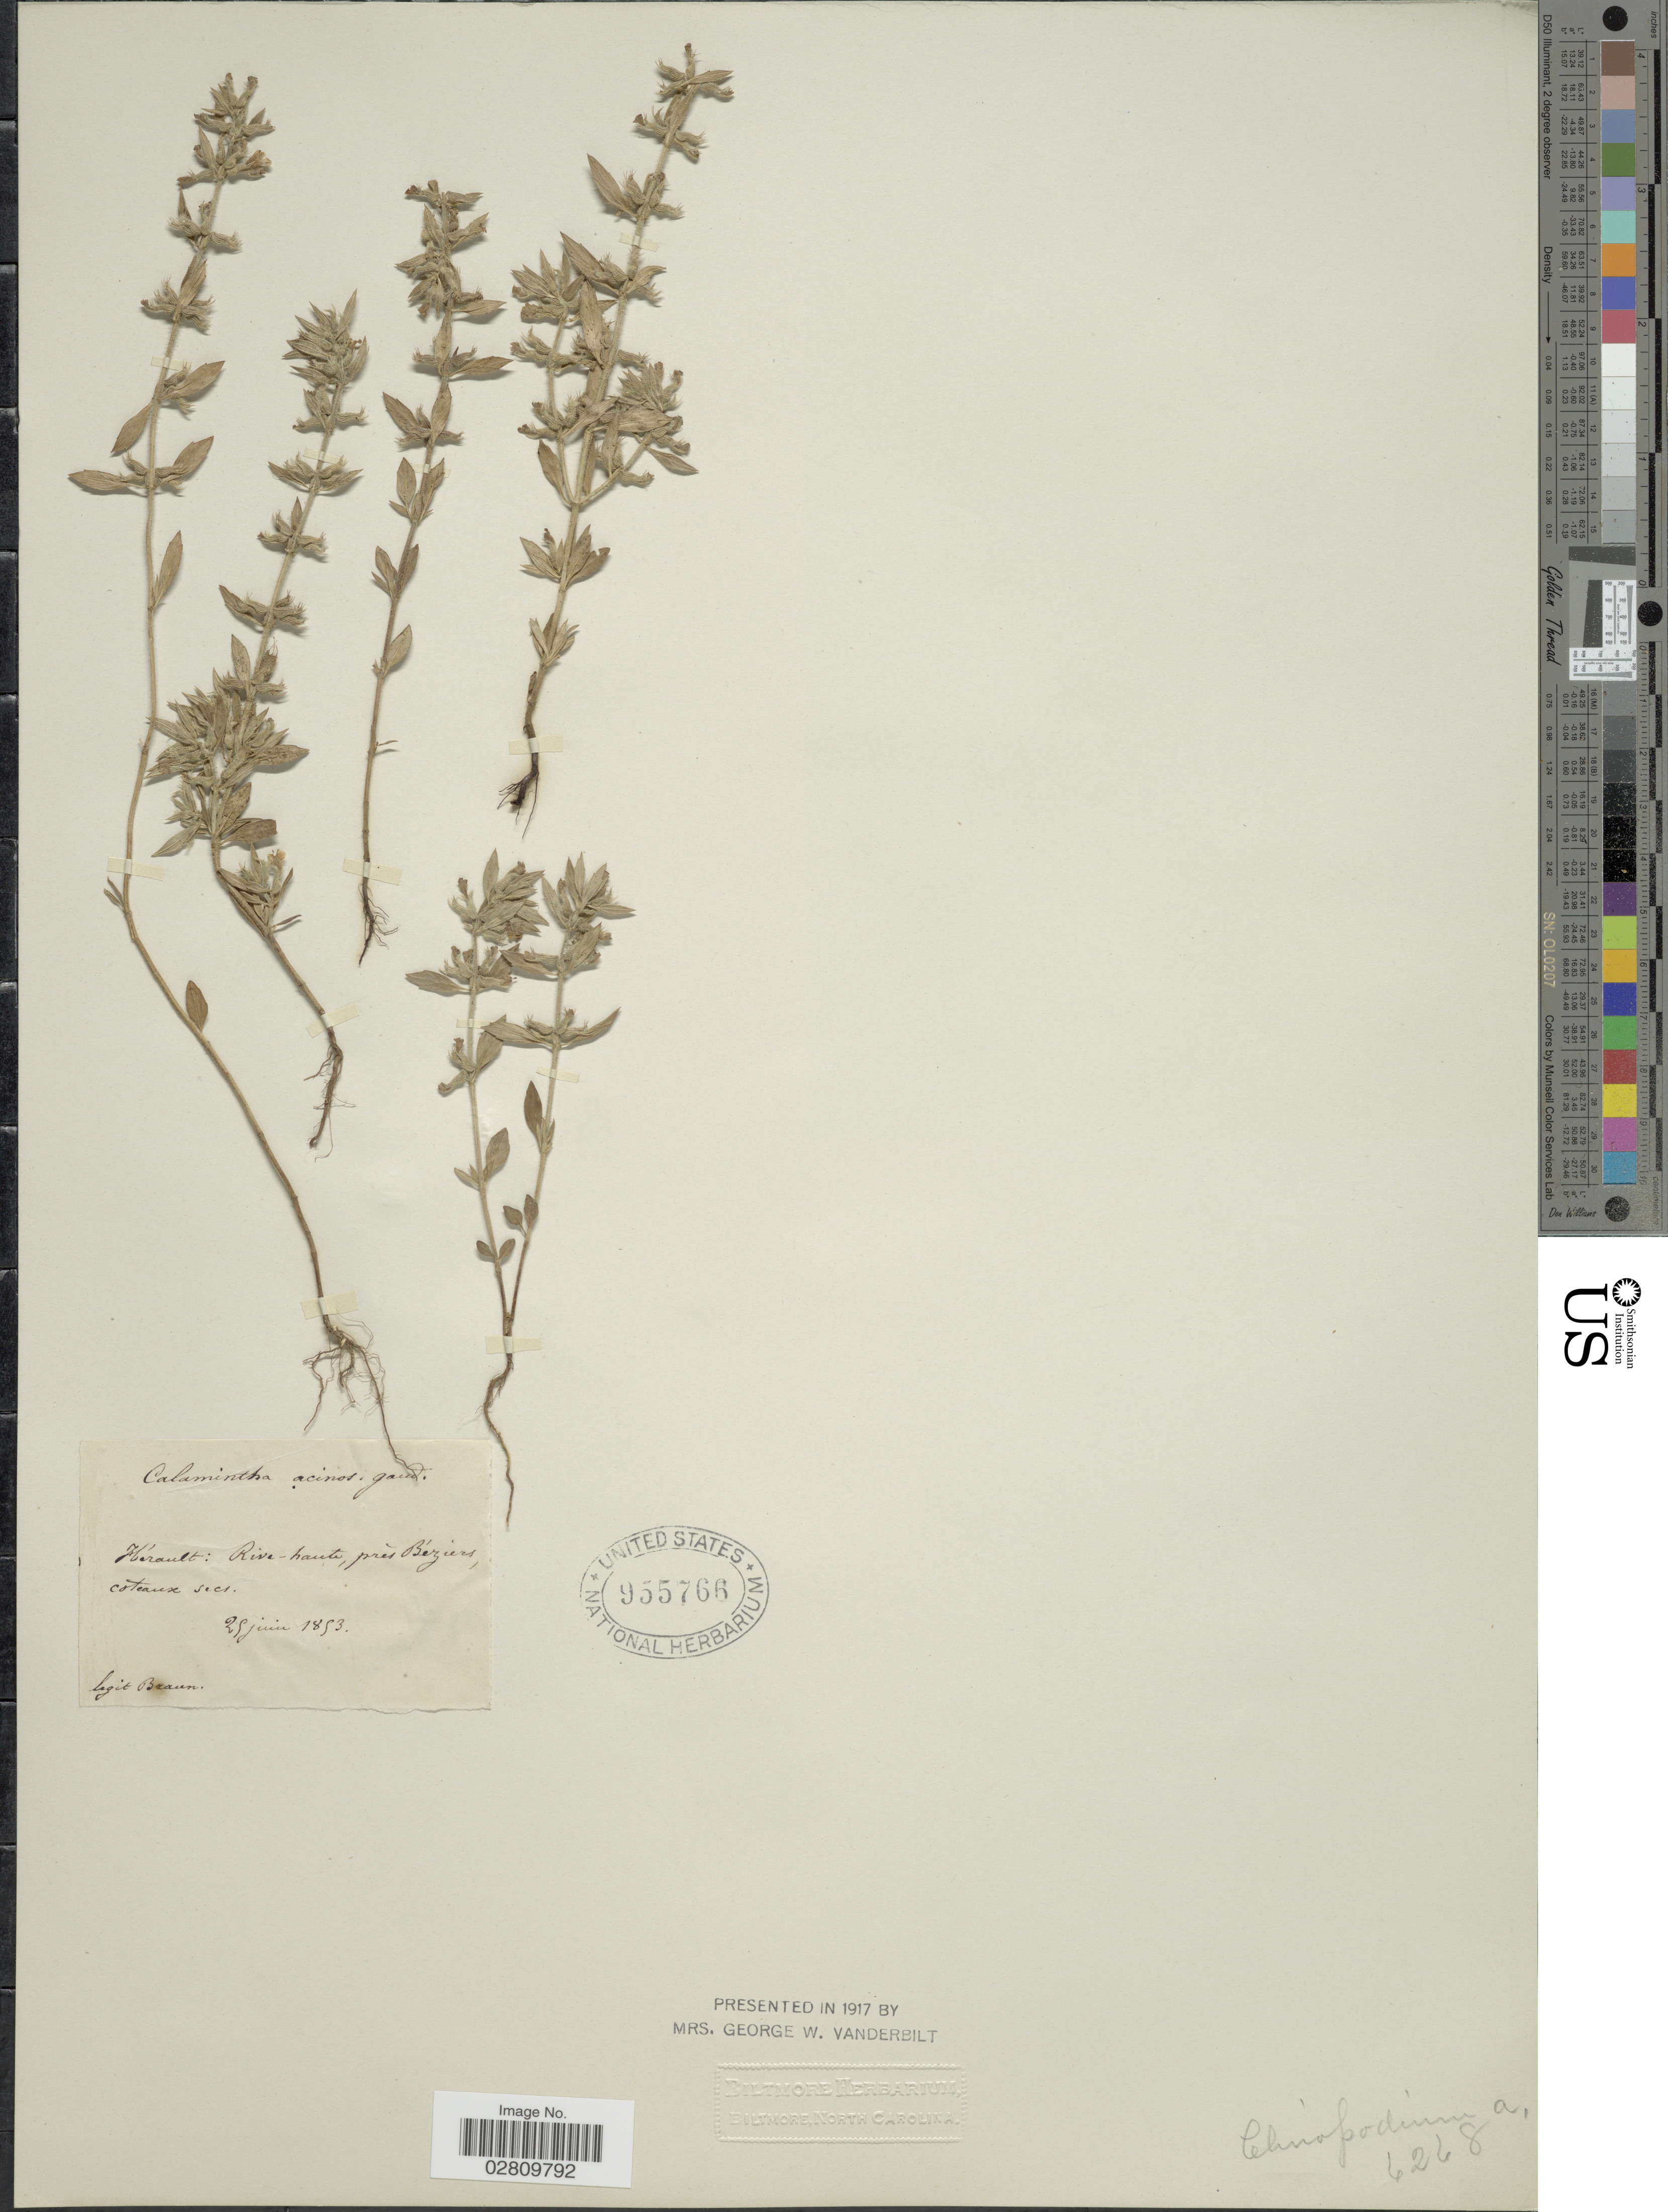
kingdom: Plantae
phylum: Tracheophyta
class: Magnoliopsida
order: Lamiales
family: Lamiaceae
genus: Acinos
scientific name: Acinos acinos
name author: (L.) Huth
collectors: Braun, --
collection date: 1853-06-25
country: France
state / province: Occitanie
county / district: Hérault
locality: Hérault: Rive-haute, près Béziers, coteaux secs.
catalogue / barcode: US 955766